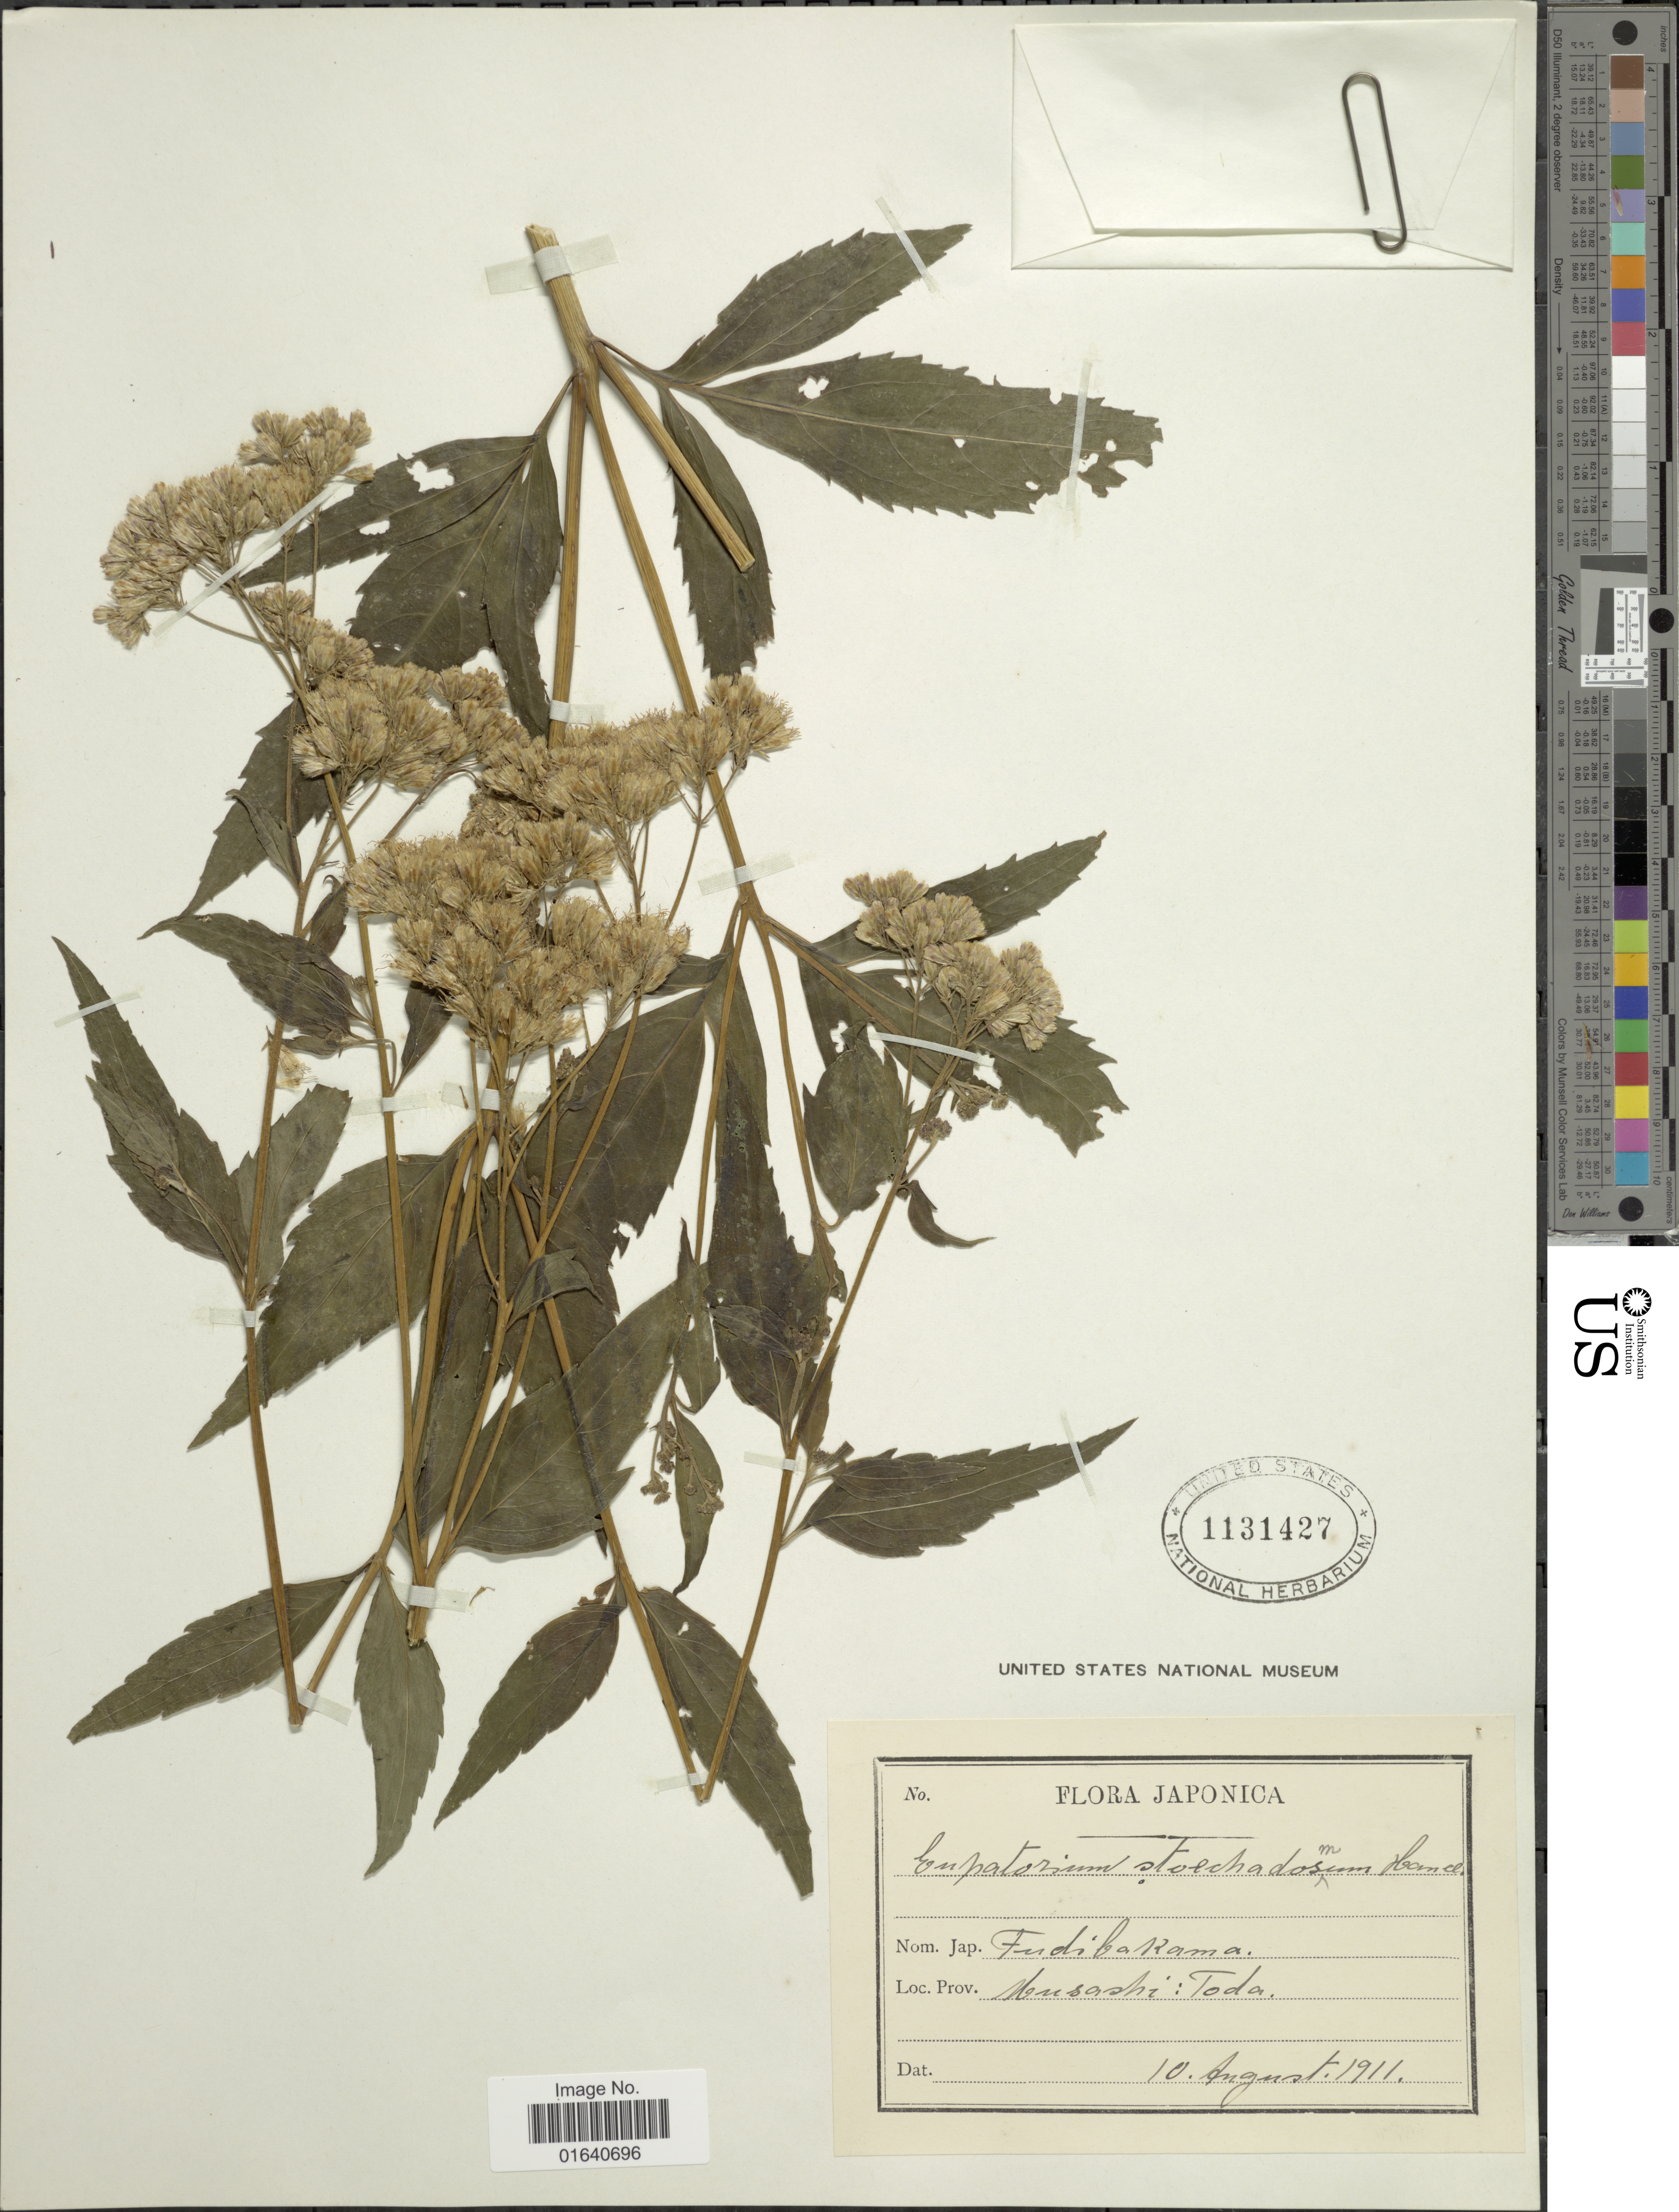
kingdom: Plantae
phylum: Tracheophyta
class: Magnoliopsida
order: Asterales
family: Asteraceae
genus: Eupatorium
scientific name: Eupatorium serotinum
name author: Turcz.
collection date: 1911-08-10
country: Japan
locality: Fudibarama, Nusaski: Toda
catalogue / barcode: US 1131427